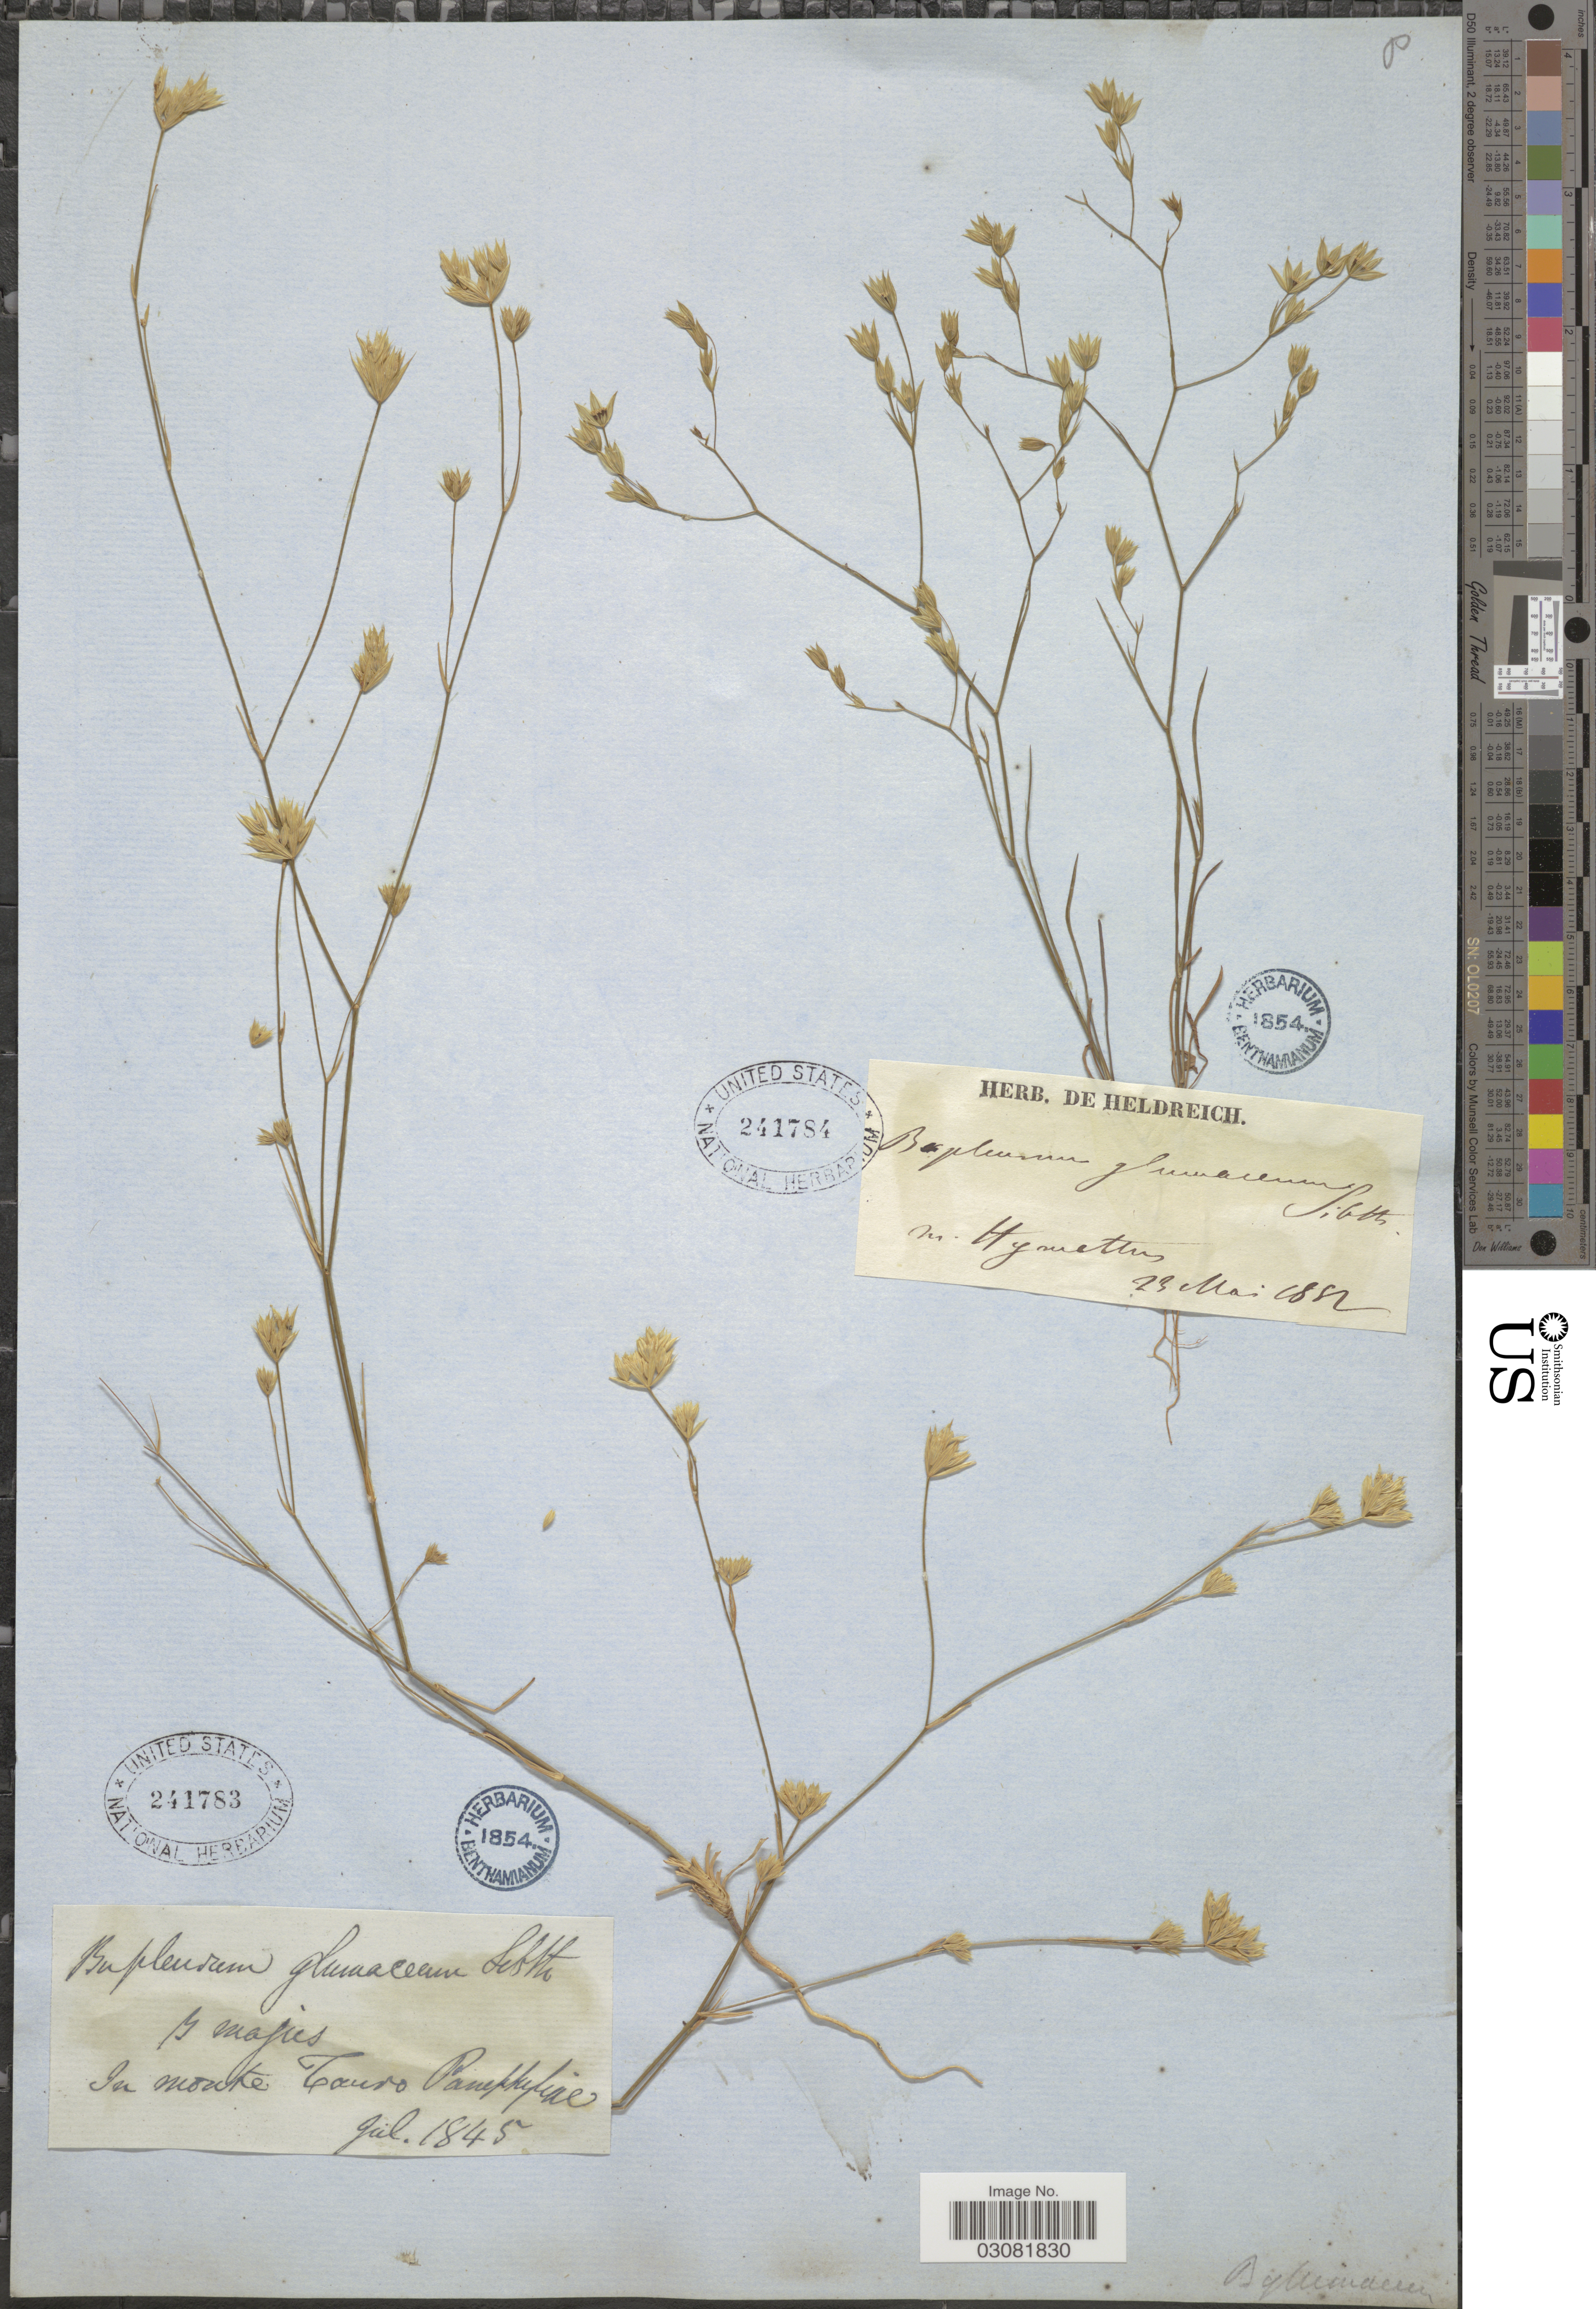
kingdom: Plantae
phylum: Tracheophyta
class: Magnoliopsida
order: Apiales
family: Apiaceae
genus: Bupleurum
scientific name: Bupleurum glumaceum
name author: Sm.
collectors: ex herb. De Heldreich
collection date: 1882-05-23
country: Greece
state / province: Attica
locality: M. Hymettus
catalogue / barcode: US 241724-2